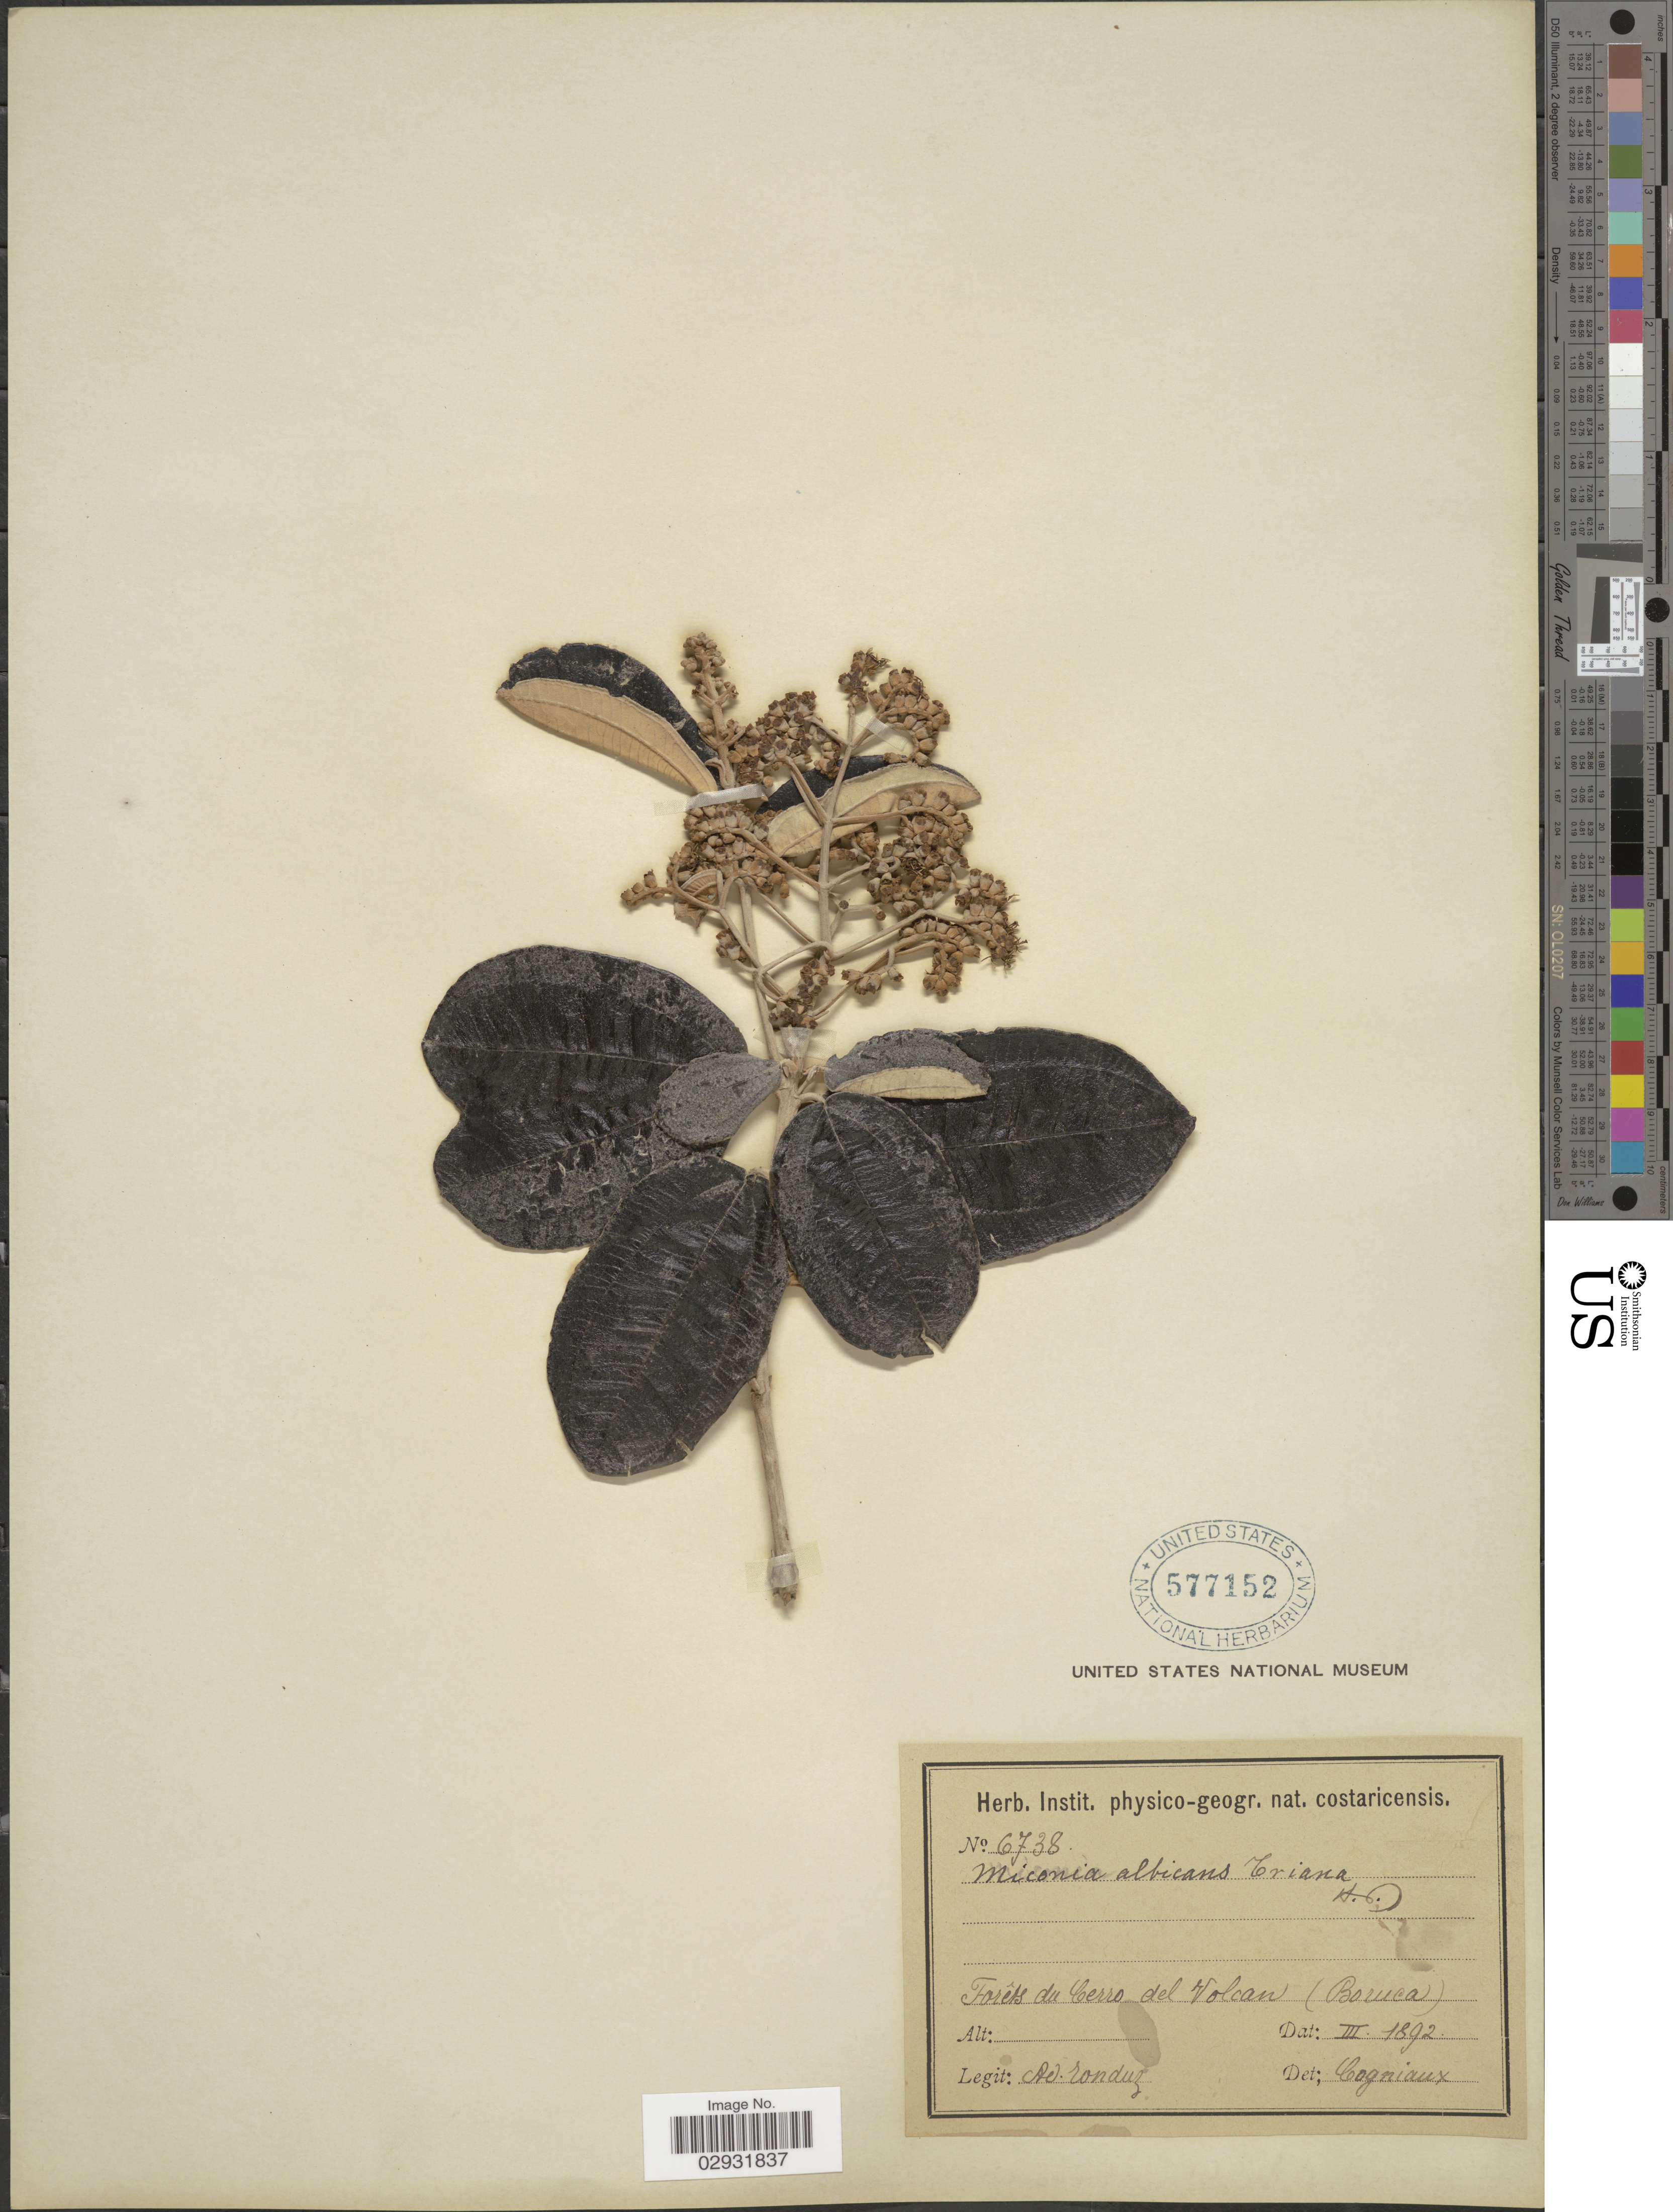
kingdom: Plantae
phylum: Tracheophyta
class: Magnoliopsida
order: Myrtales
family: Melastomataceae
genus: Miconia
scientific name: Miconia albicans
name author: (Sw.) Steud.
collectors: A. Tonduz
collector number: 6738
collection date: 1892-03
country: Costa Rica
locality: Forêts du Cerro del Volcan (Boruca).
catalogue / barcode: US 577152